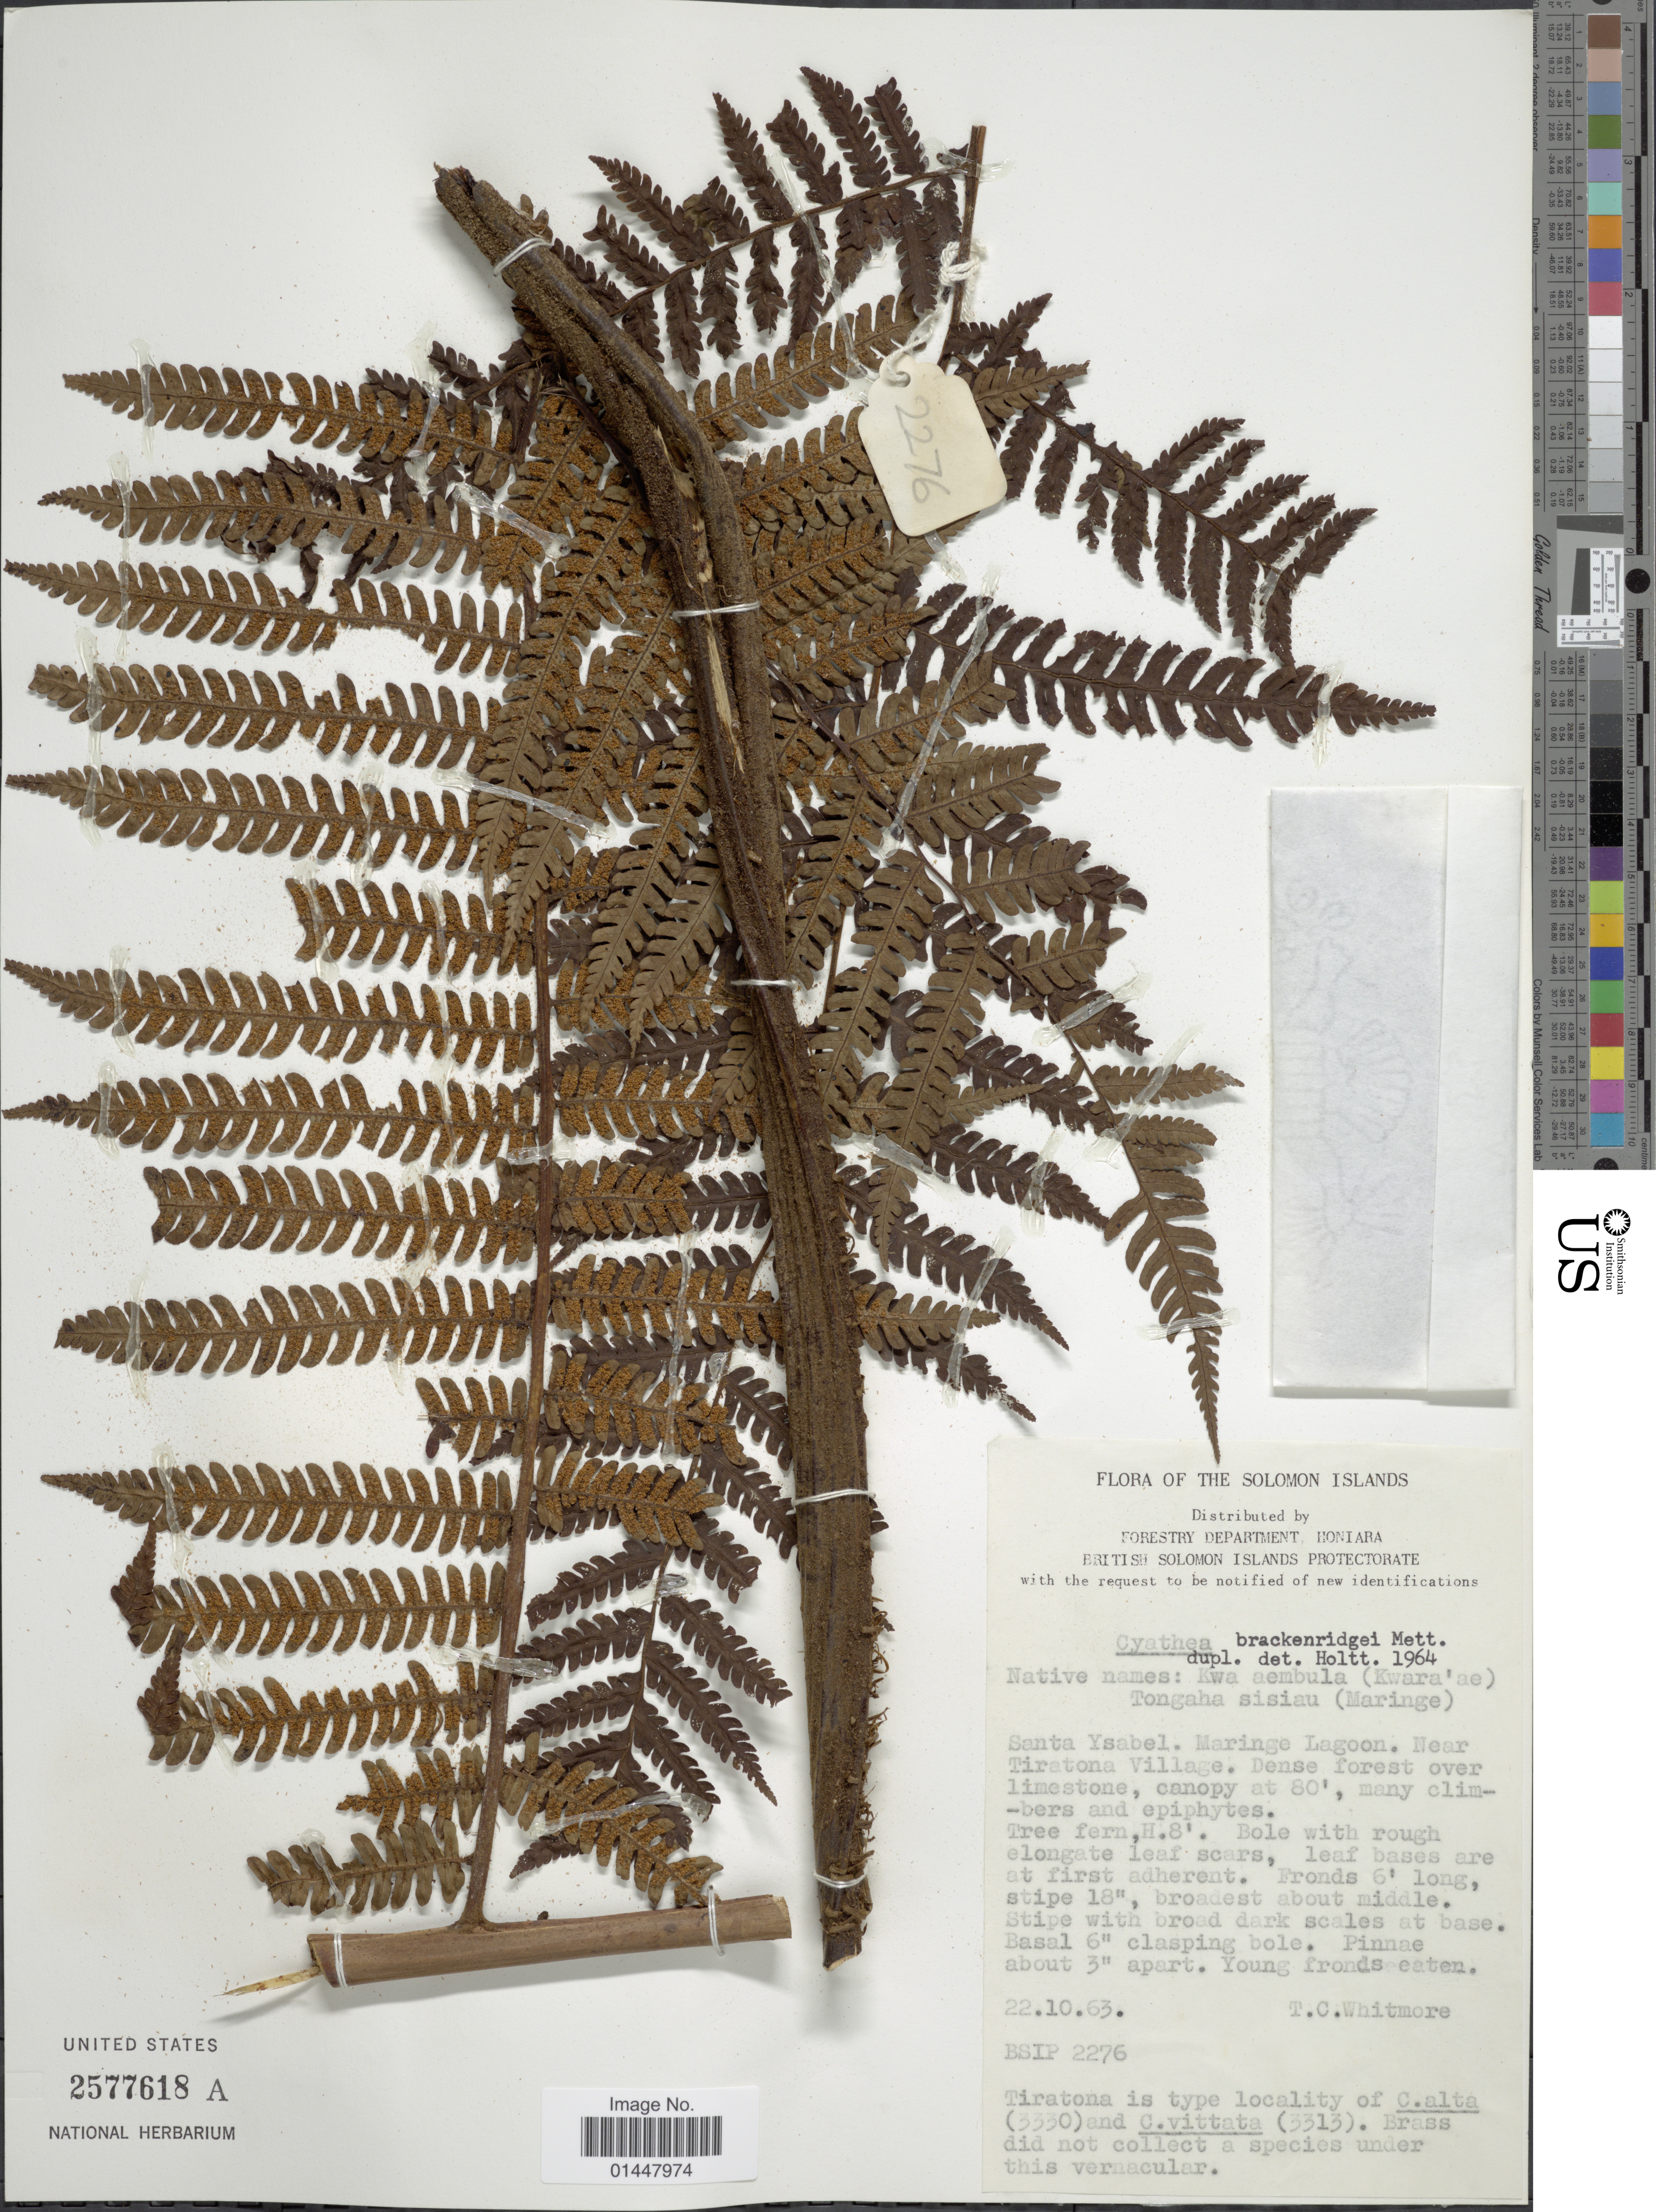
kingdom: Plantae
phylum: Tracheophyta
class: Polypodiopsida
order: Cyatheales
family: Cyatheaceae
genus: Sphaeropteris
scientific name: Sphaeropteris brackenridgei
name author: Mett.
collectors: T. C. Whitmore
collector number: BSIP 2276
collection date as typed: Transcribed d/m/y: 22/10/63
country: Solomon Islands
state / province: Solomon Islands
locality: The Solomon island, Santa Ysabel. Maringe Lagoon. near Tiratona Village.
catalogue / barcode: US 2577618